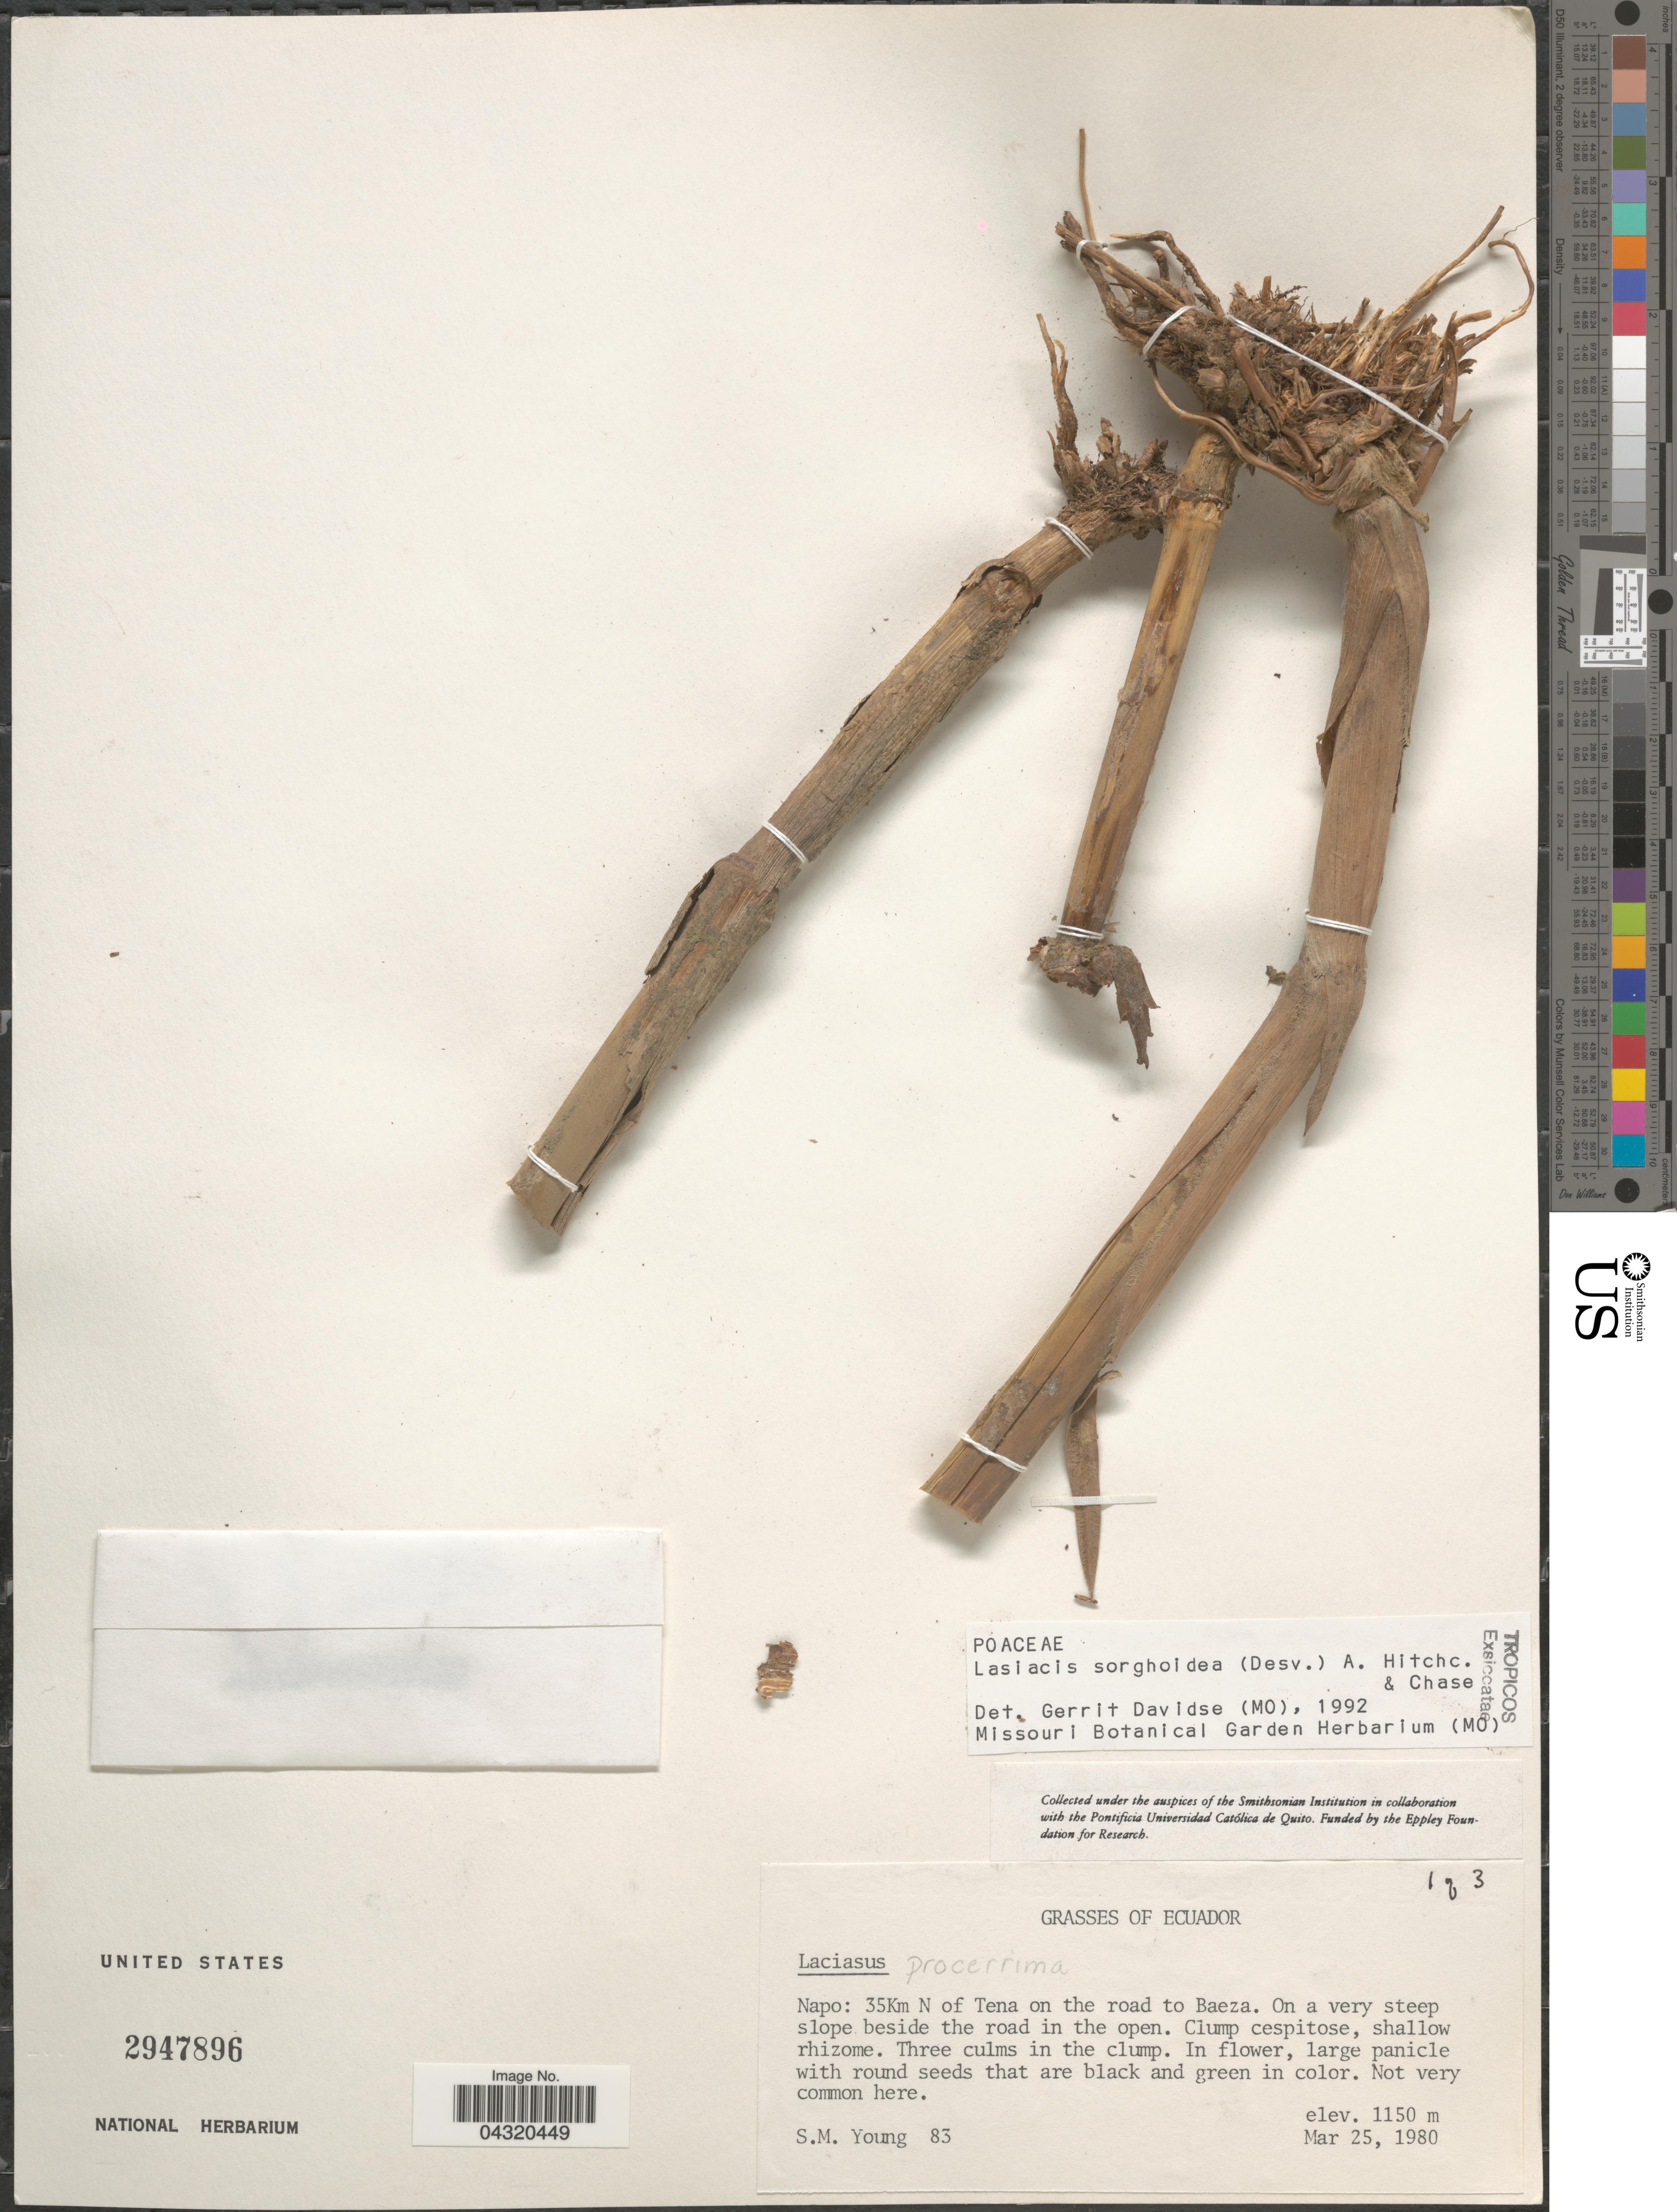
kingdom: Plantae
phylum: Tracheophyta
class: Liliopsida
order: Poales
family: Poaceae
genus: Lasiacis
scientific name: Lasiacis sorghoidea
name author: (Desv. ex Ham.) Hitchc. & Chase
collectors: S. Young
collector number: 83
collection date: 1980-03-25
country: Ecuador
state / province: Napo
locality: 35Km N of Tena on the road to Baeza. On a very steep slope beside the road in the open.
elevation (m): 1150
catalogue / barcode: US 2947896